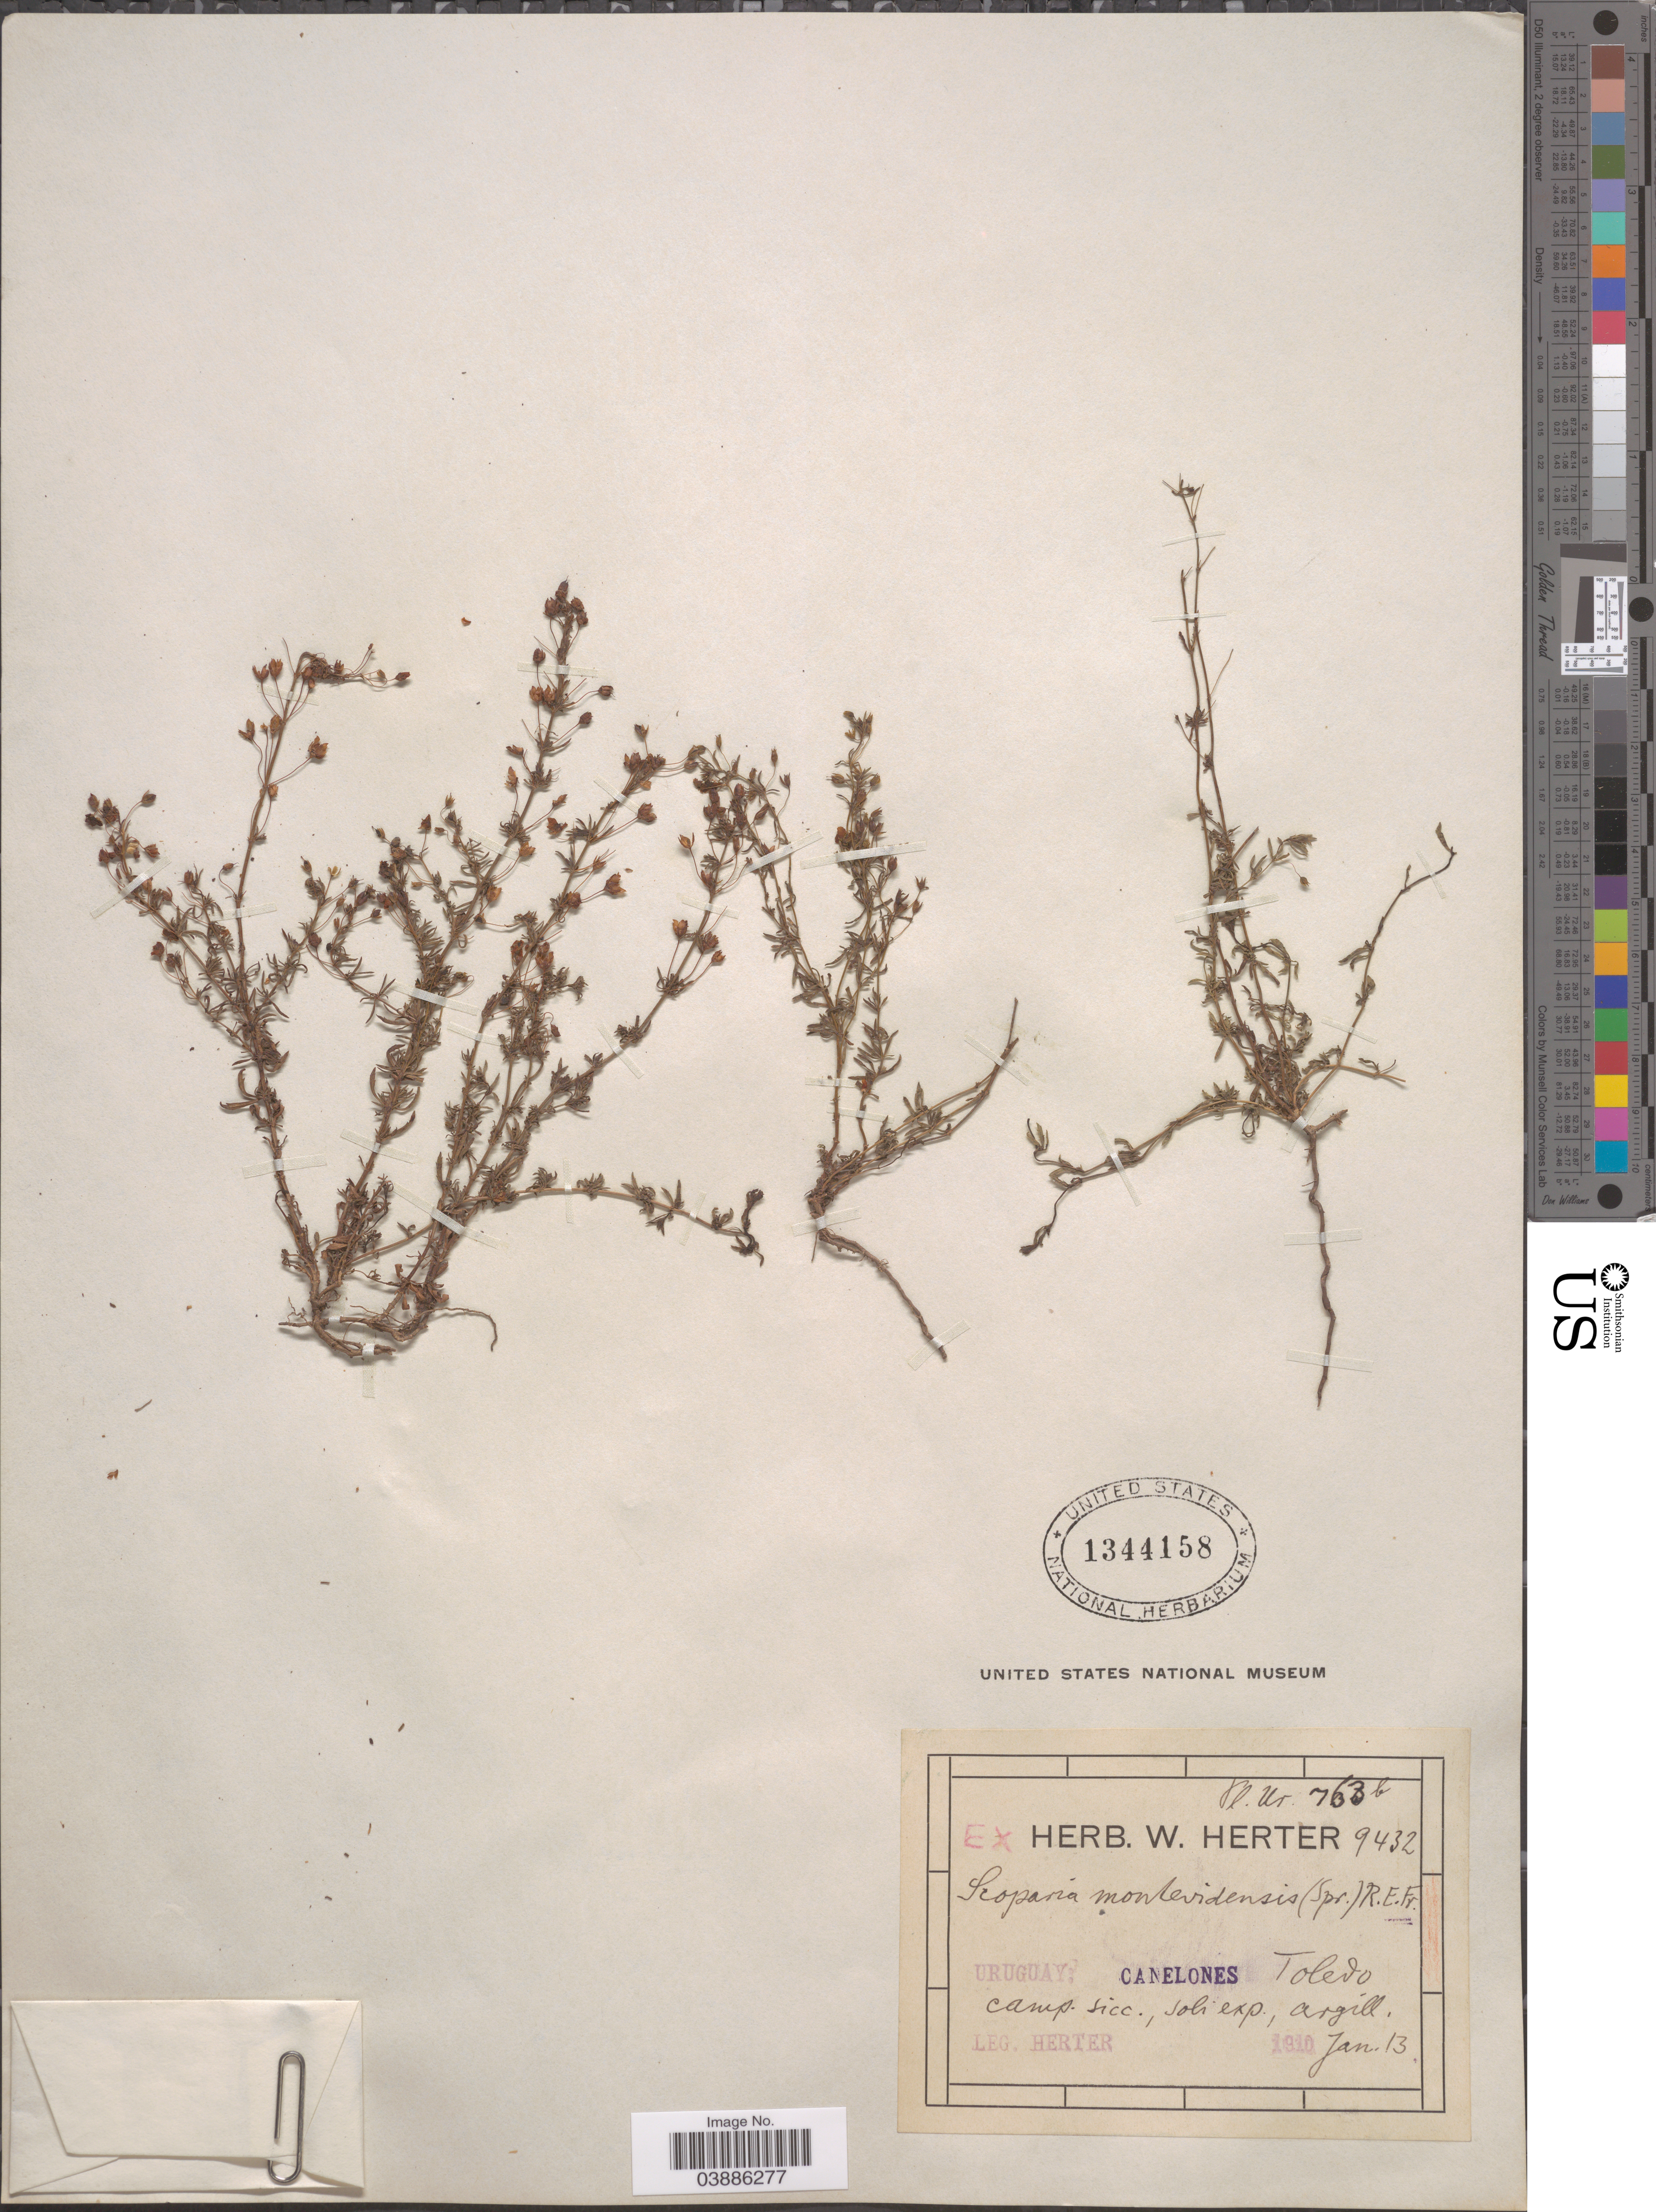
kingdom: Plantae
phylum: Tracheophyta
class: Magnoliopsida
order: Lamiales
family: Plantaginaceae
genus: Scoparia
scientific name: Scoparia montevidensis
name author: (Spreng.) R.E. Fr.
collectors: W. G. Herter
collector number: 763b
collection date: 1910-01-13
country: Uruguay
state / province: Canelones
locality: Toledo. Camp. sicc., soli exp., argill.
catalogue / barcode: US 1344158